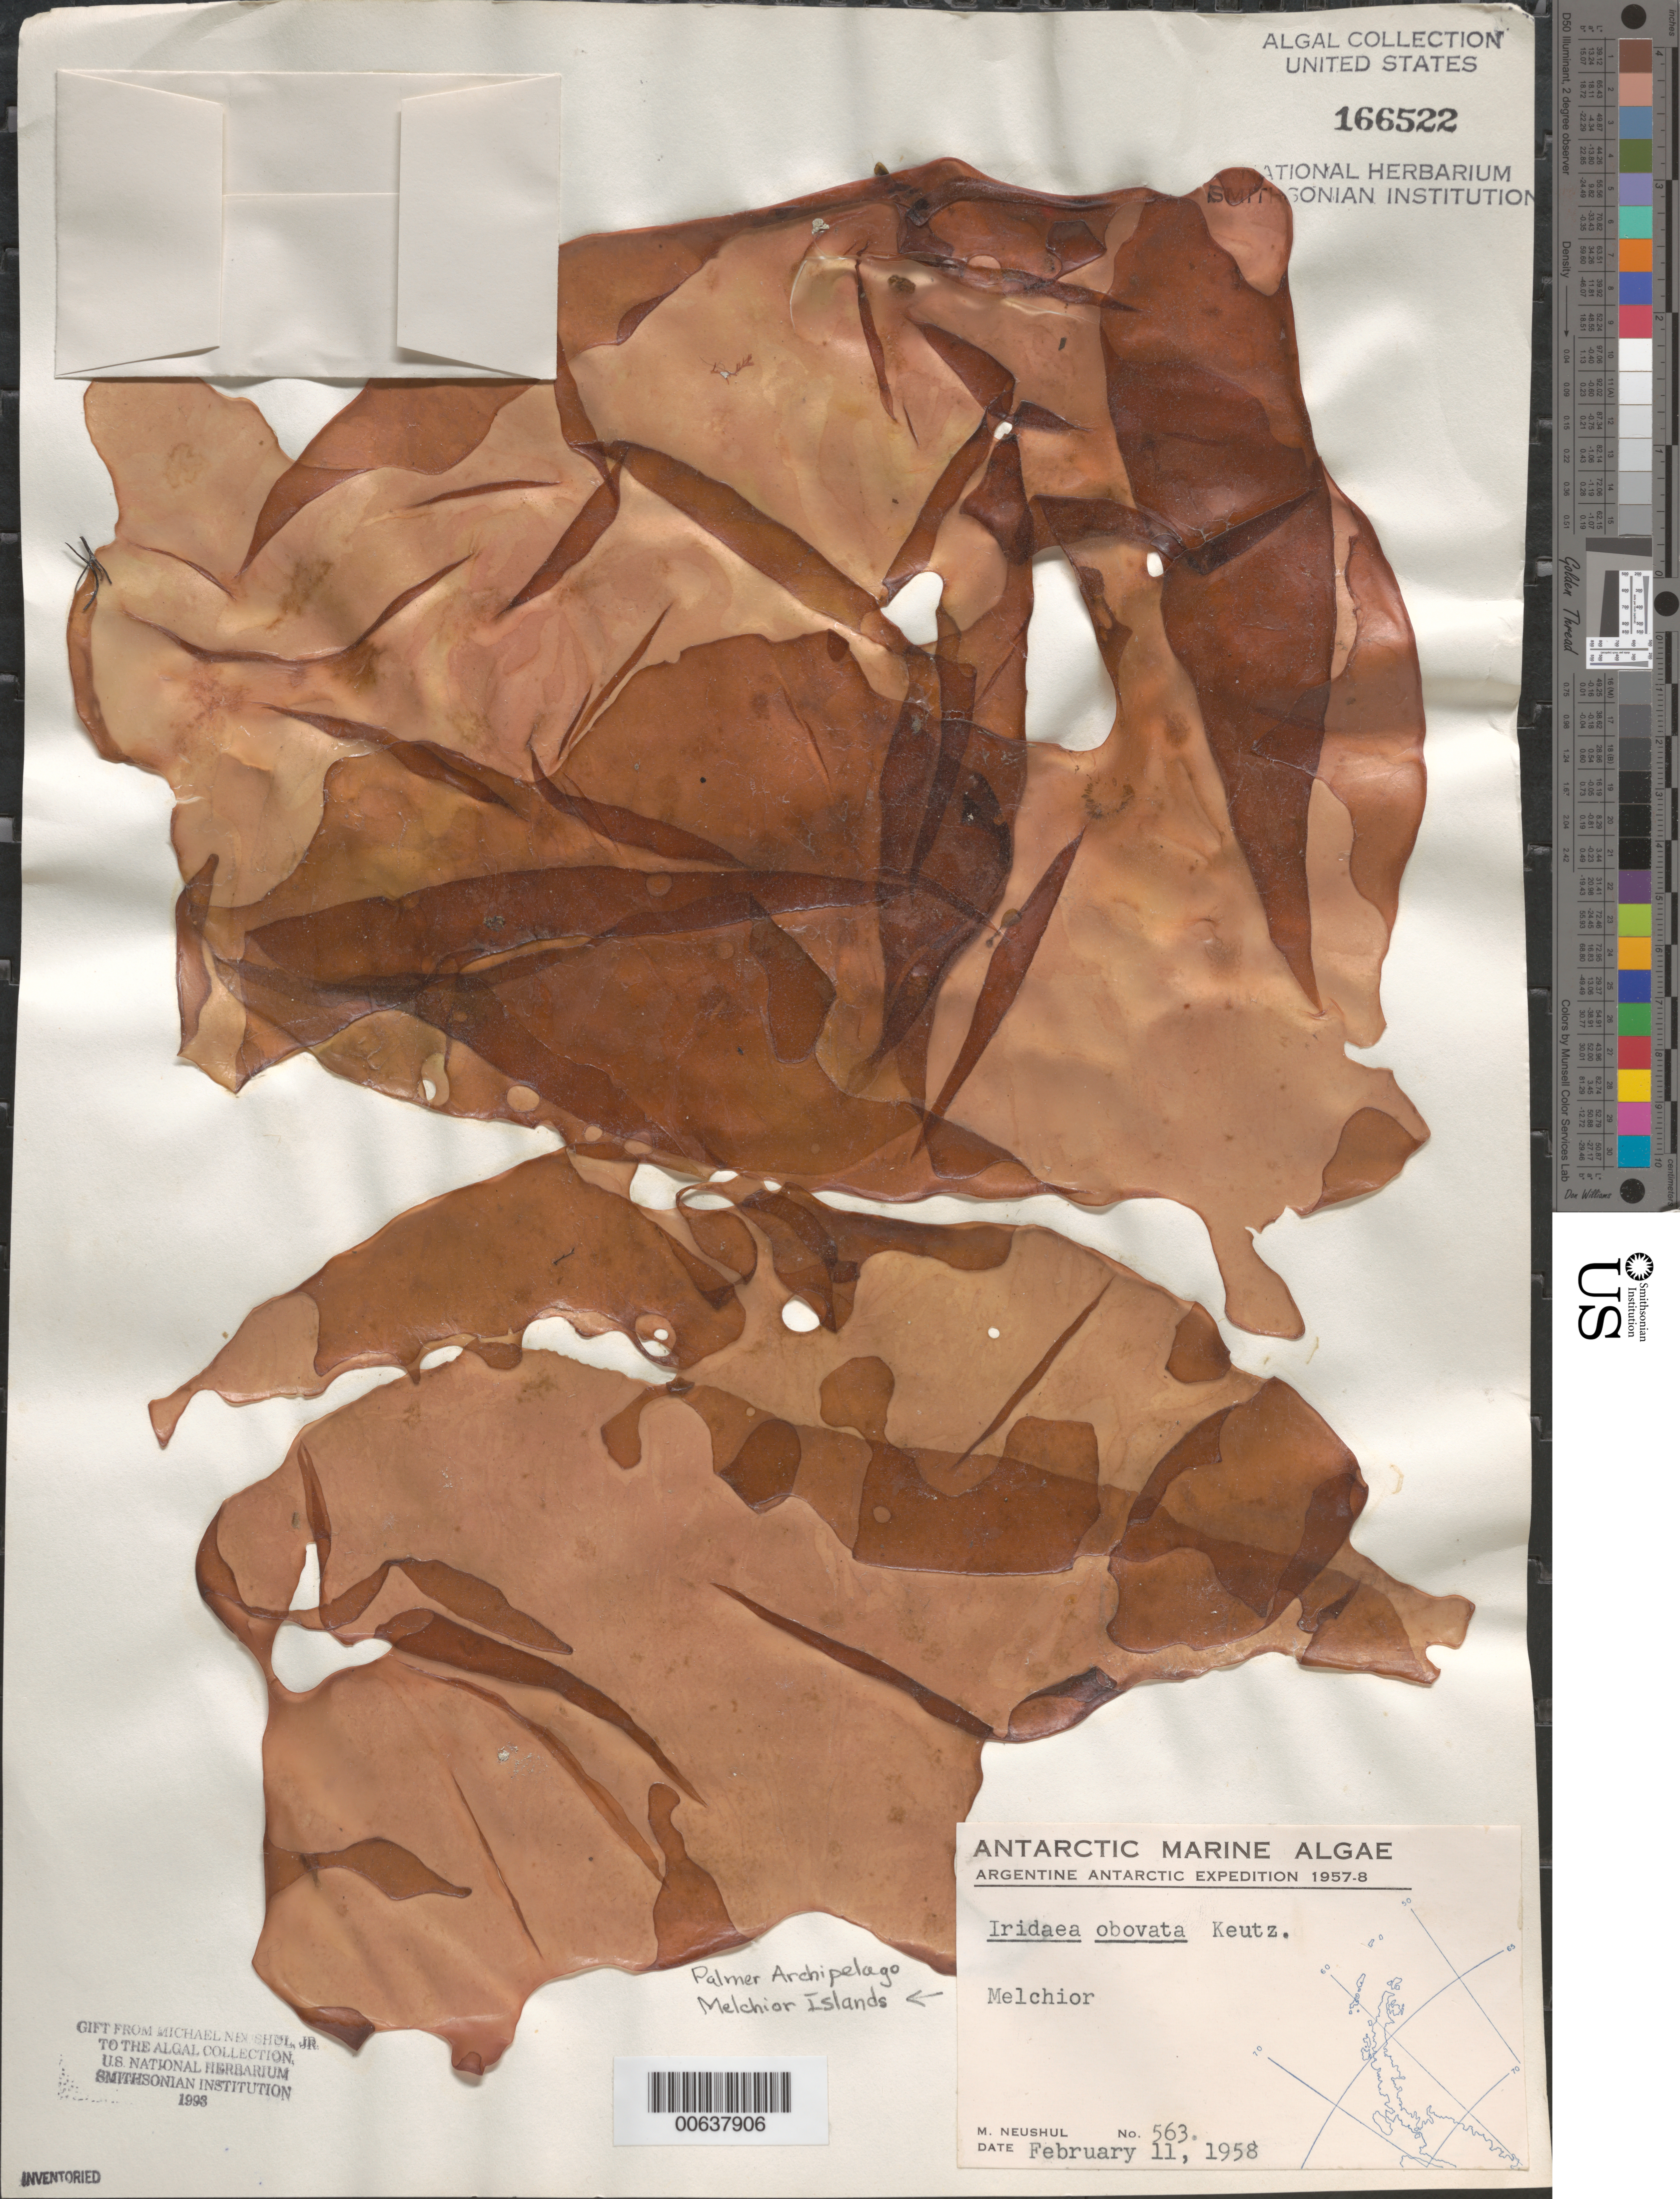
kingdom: Plantae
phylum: Rhodophyta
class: Florideophyceae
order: Gigartinales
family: Gigartinaceae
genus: Iridaea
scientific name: Iridaea cordata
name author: (Turner) Bory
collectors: M. Neushul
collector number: Neushul 563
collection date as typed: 11 Feb 1958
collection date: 1958-02-11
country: Antarctica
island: Melchior Islands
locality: Melchior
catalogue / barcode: US 166522